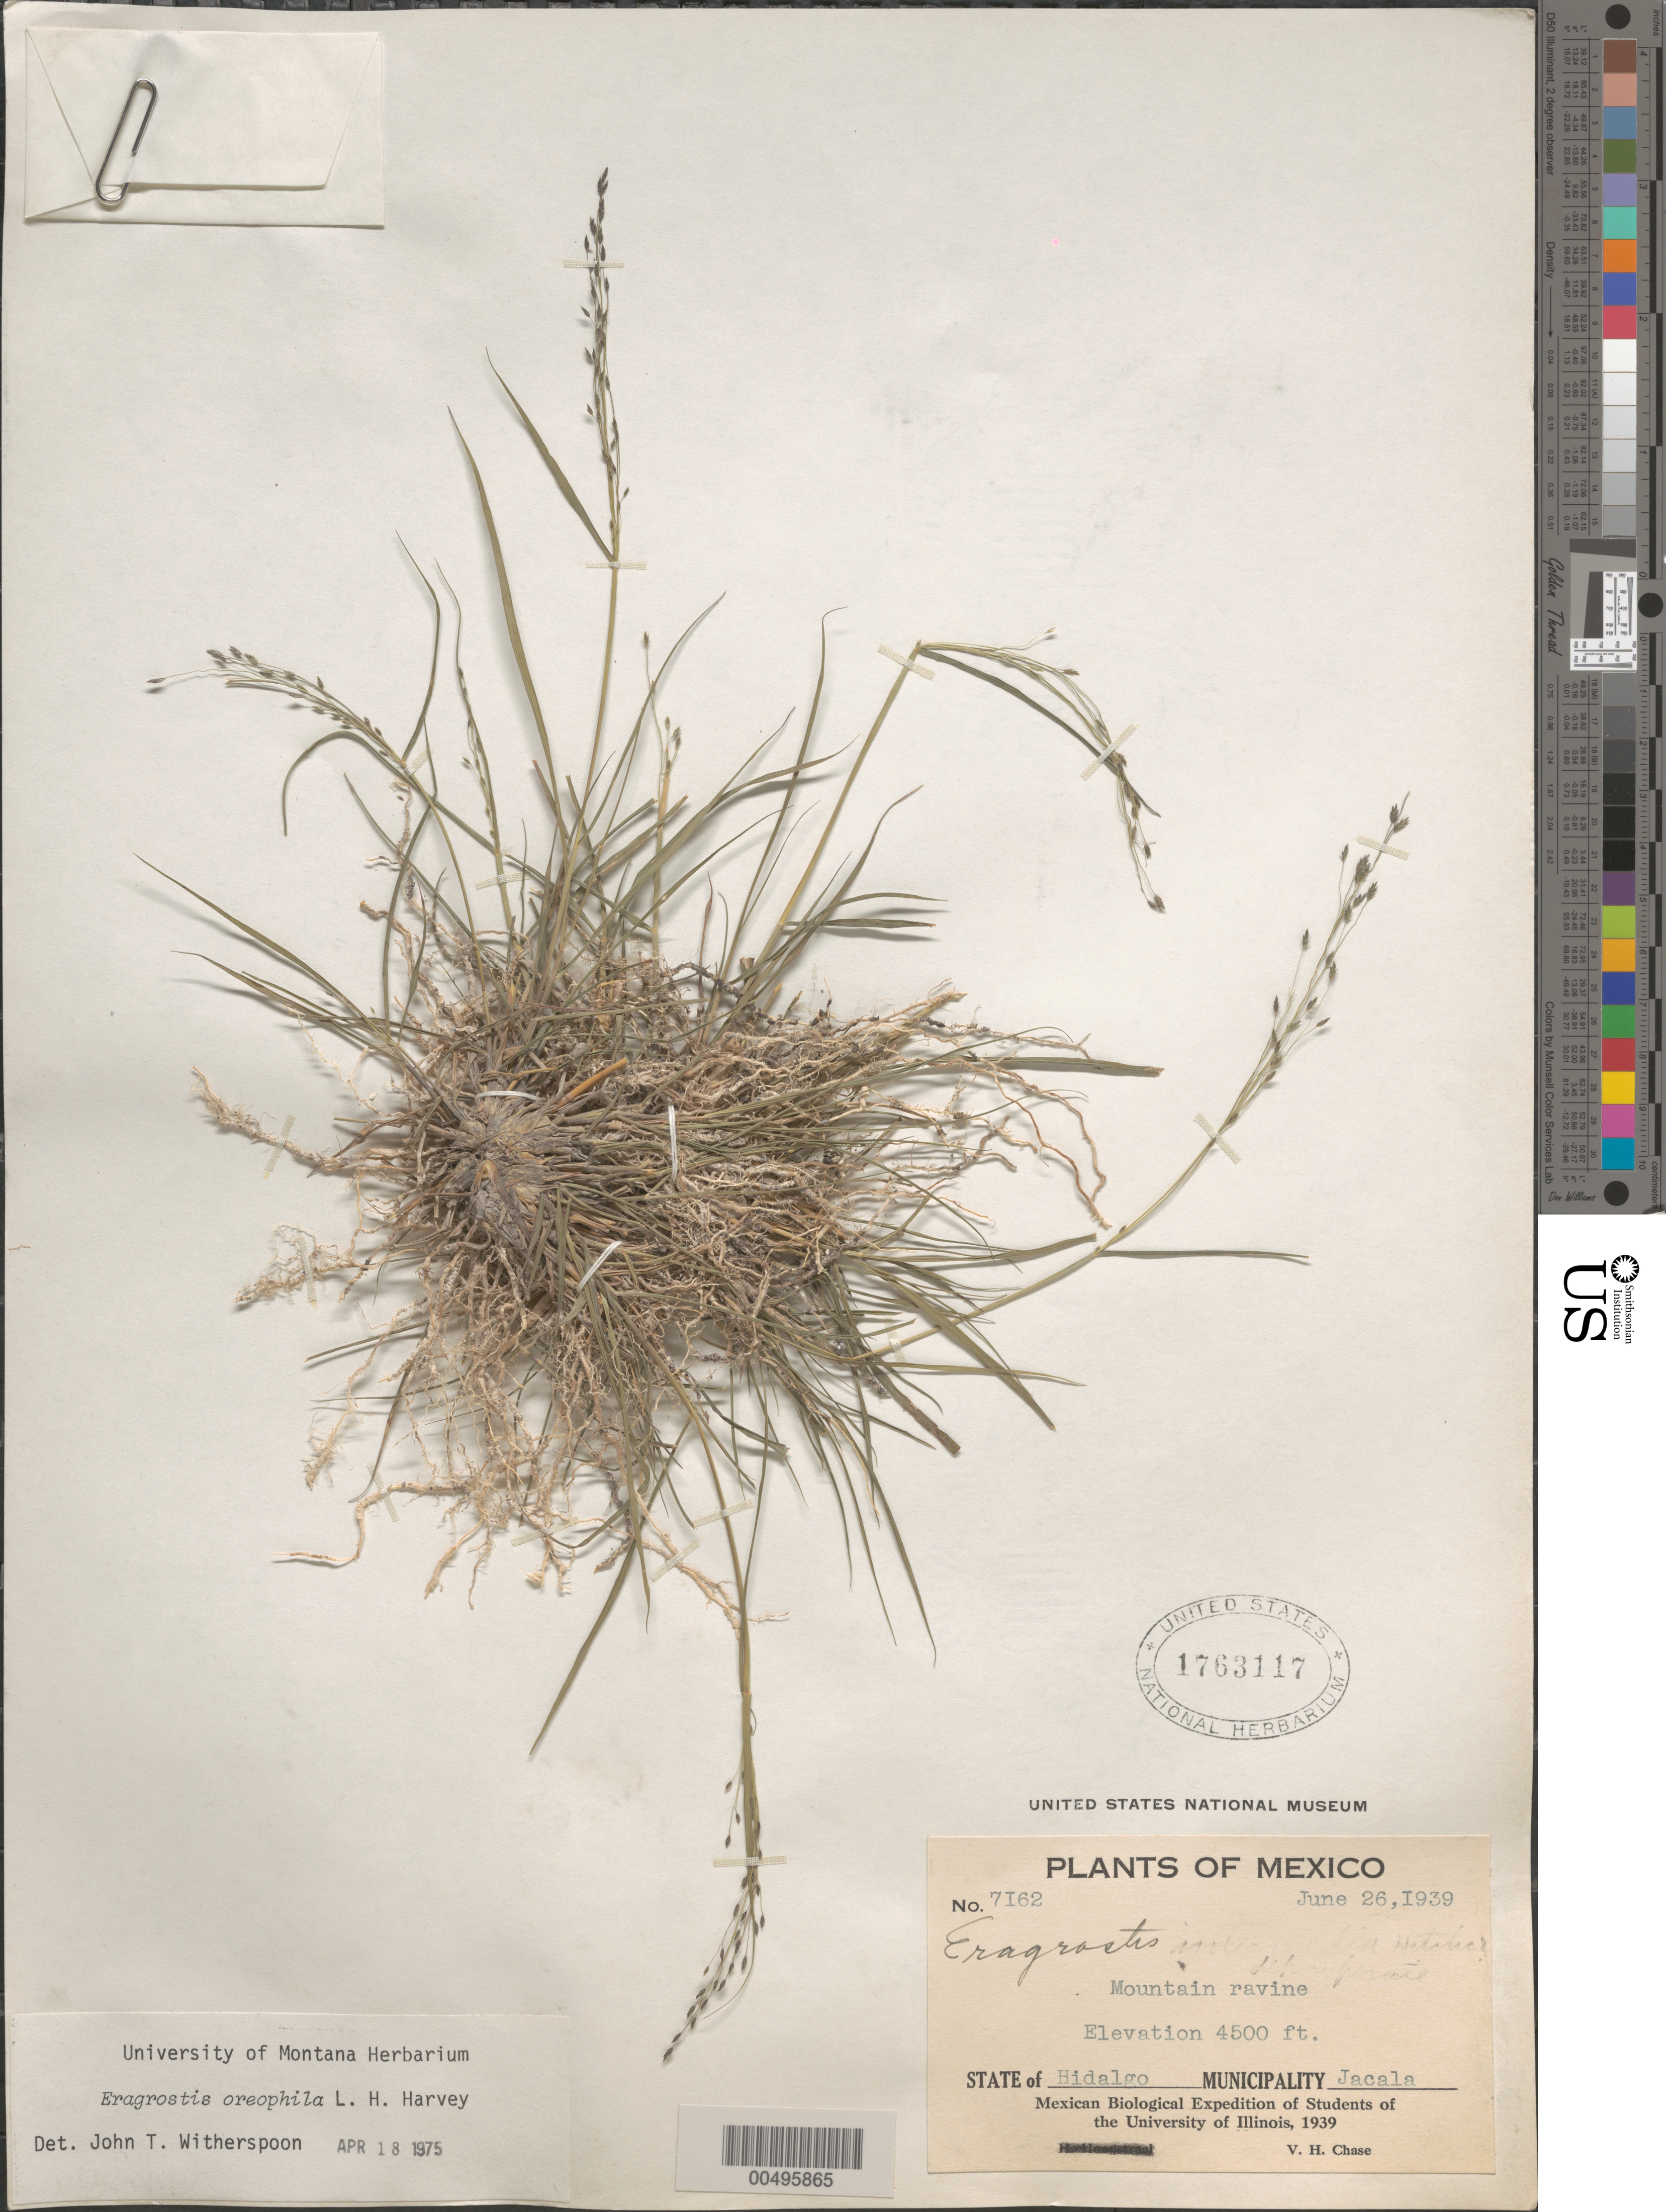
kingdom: Plantae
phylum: Tracheophyta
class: Liliopsida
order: Poales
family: Poaceae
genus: Eragrostis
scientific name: Eragrostis intermedia var. oreophila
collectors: V. H. Chase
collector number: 7162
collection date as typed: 26 Jun 1939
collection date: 1939-06-26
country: Mexico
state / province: Hidalgo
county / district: Jacala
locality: Jacala Mun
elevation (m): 1372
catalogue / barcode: US 1763117